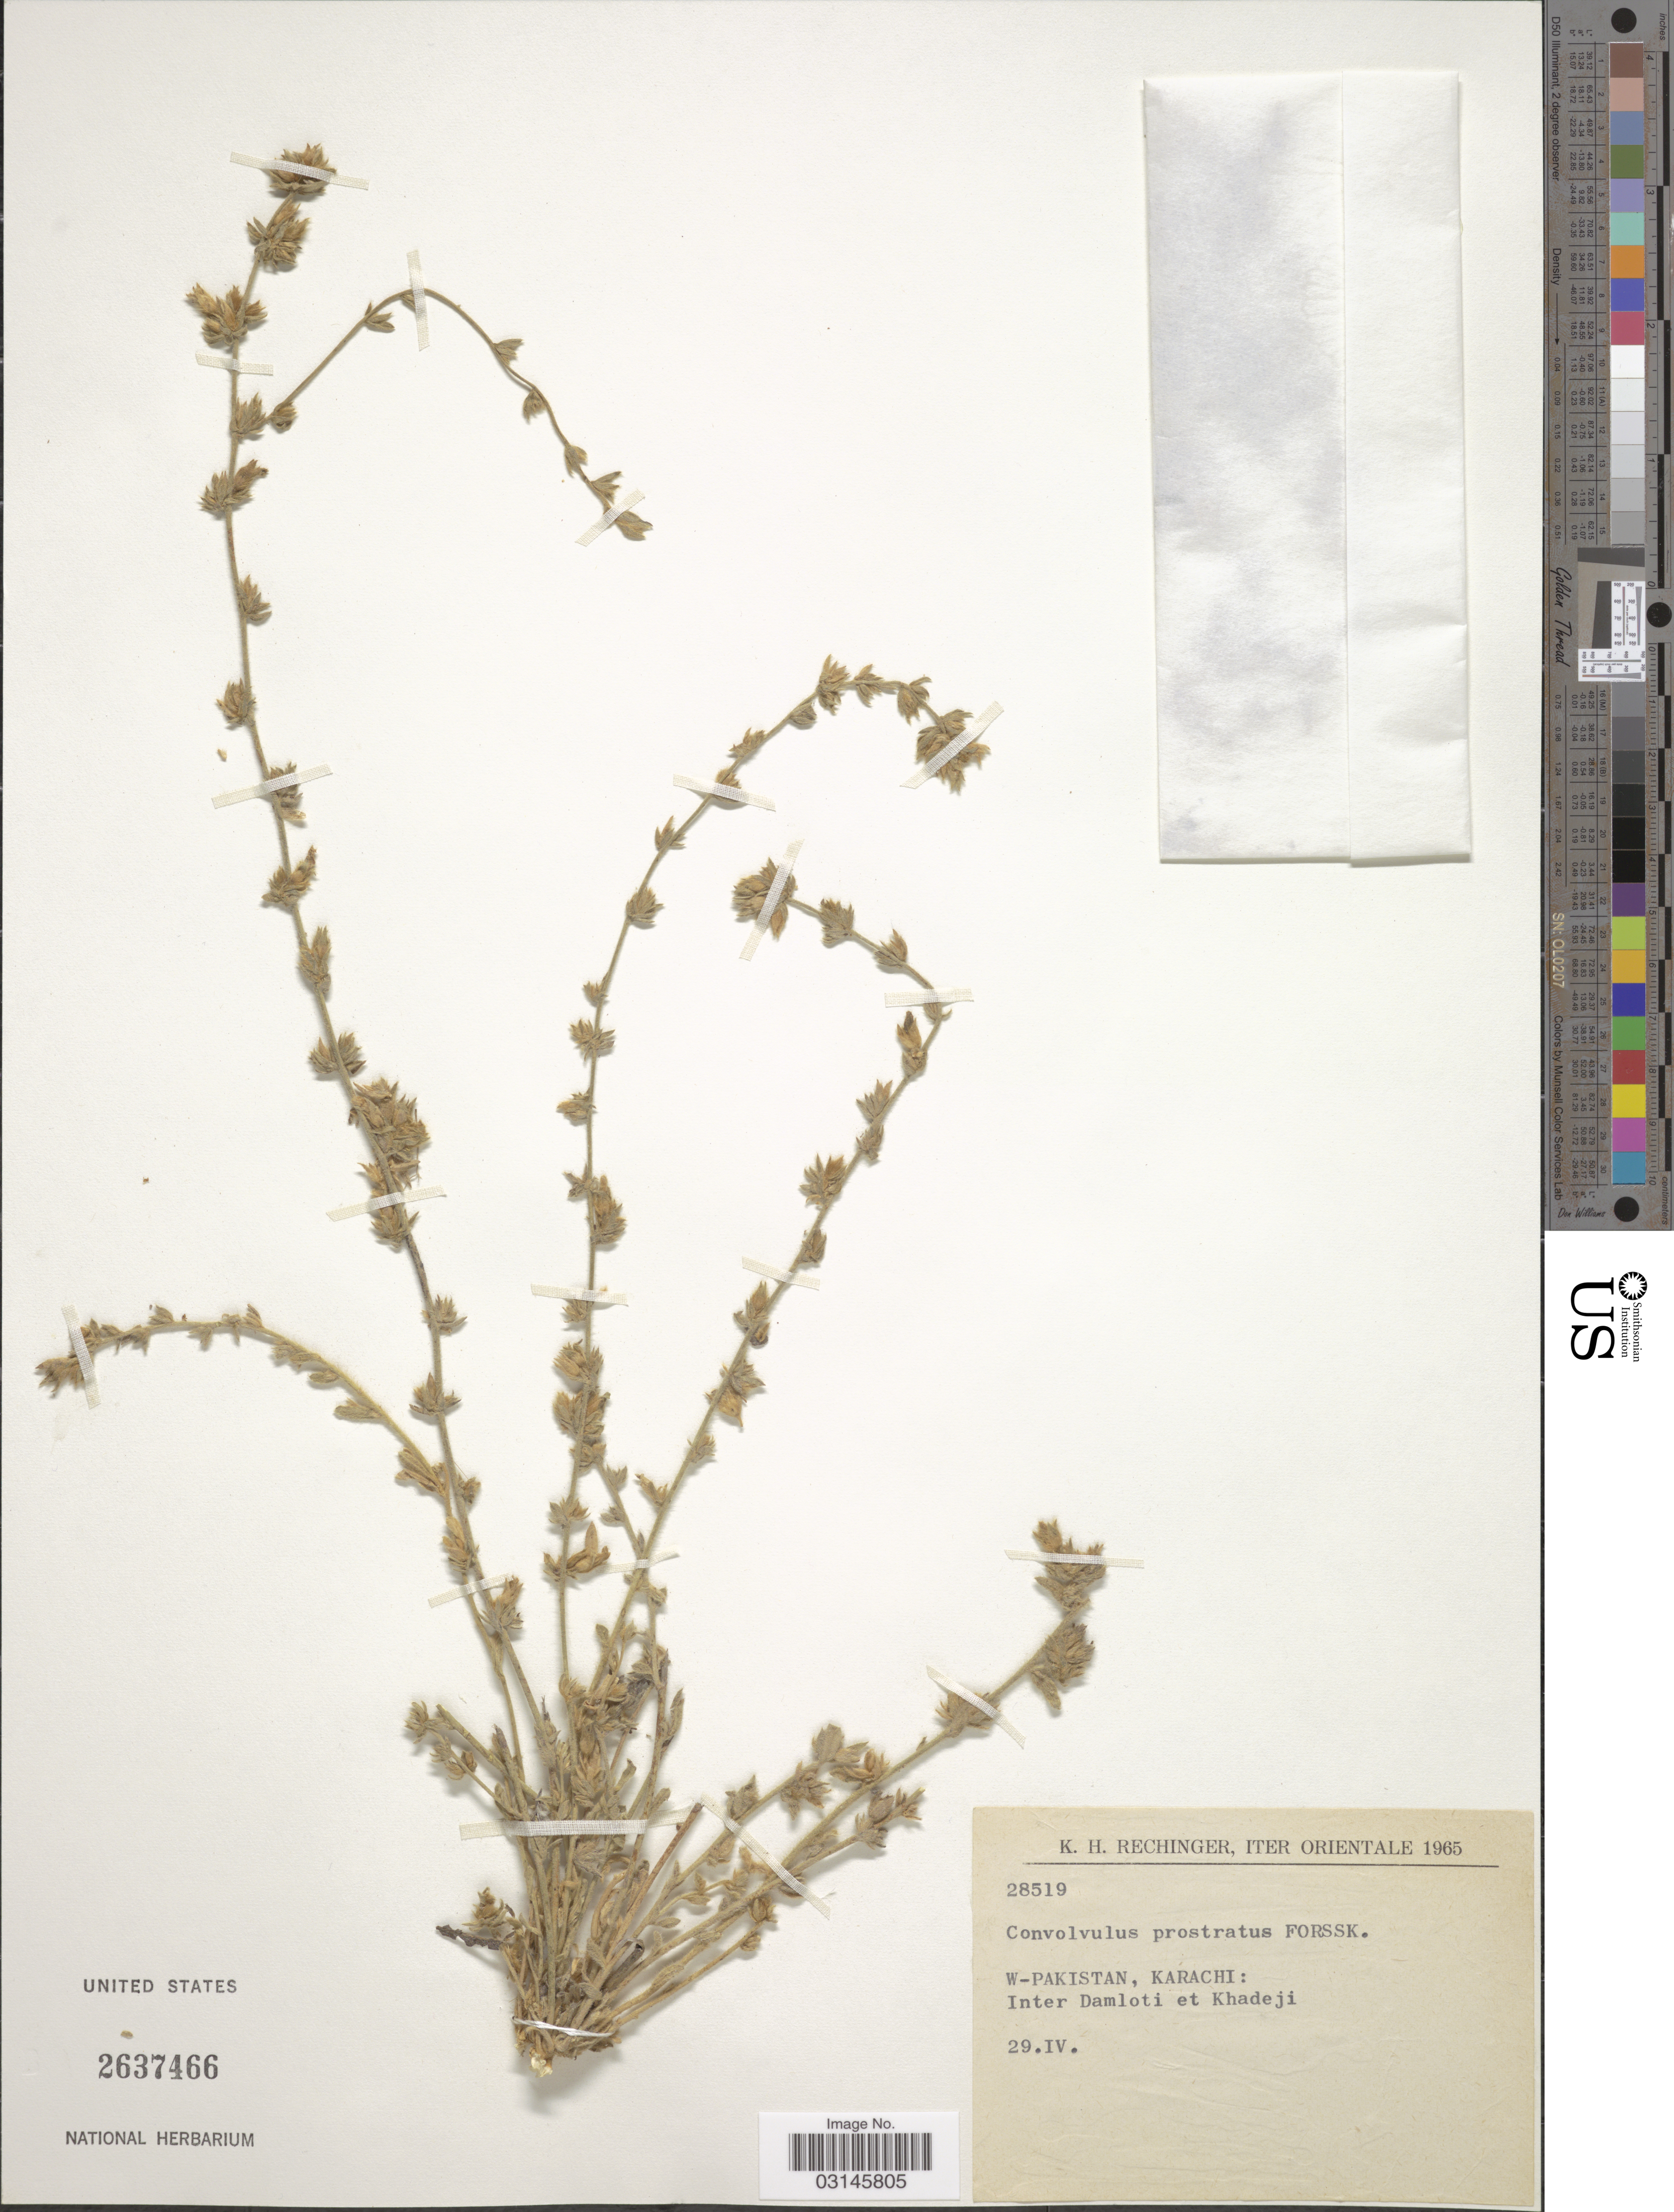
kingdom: Plantae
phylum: Tracheophyta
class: Magnoliopsida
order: Solanales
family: Convolvulaceae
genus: Convolvulus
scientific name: Convolvulus prostratus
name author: Forssk.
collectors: K. H. Rechinger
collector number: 28519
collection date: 1965-04-29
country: Pakistan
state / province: Sindh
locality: Iter Orientale, W-Pakistan, Karachi: Inter Damloti et Khadeji.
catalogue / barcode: US 2637466